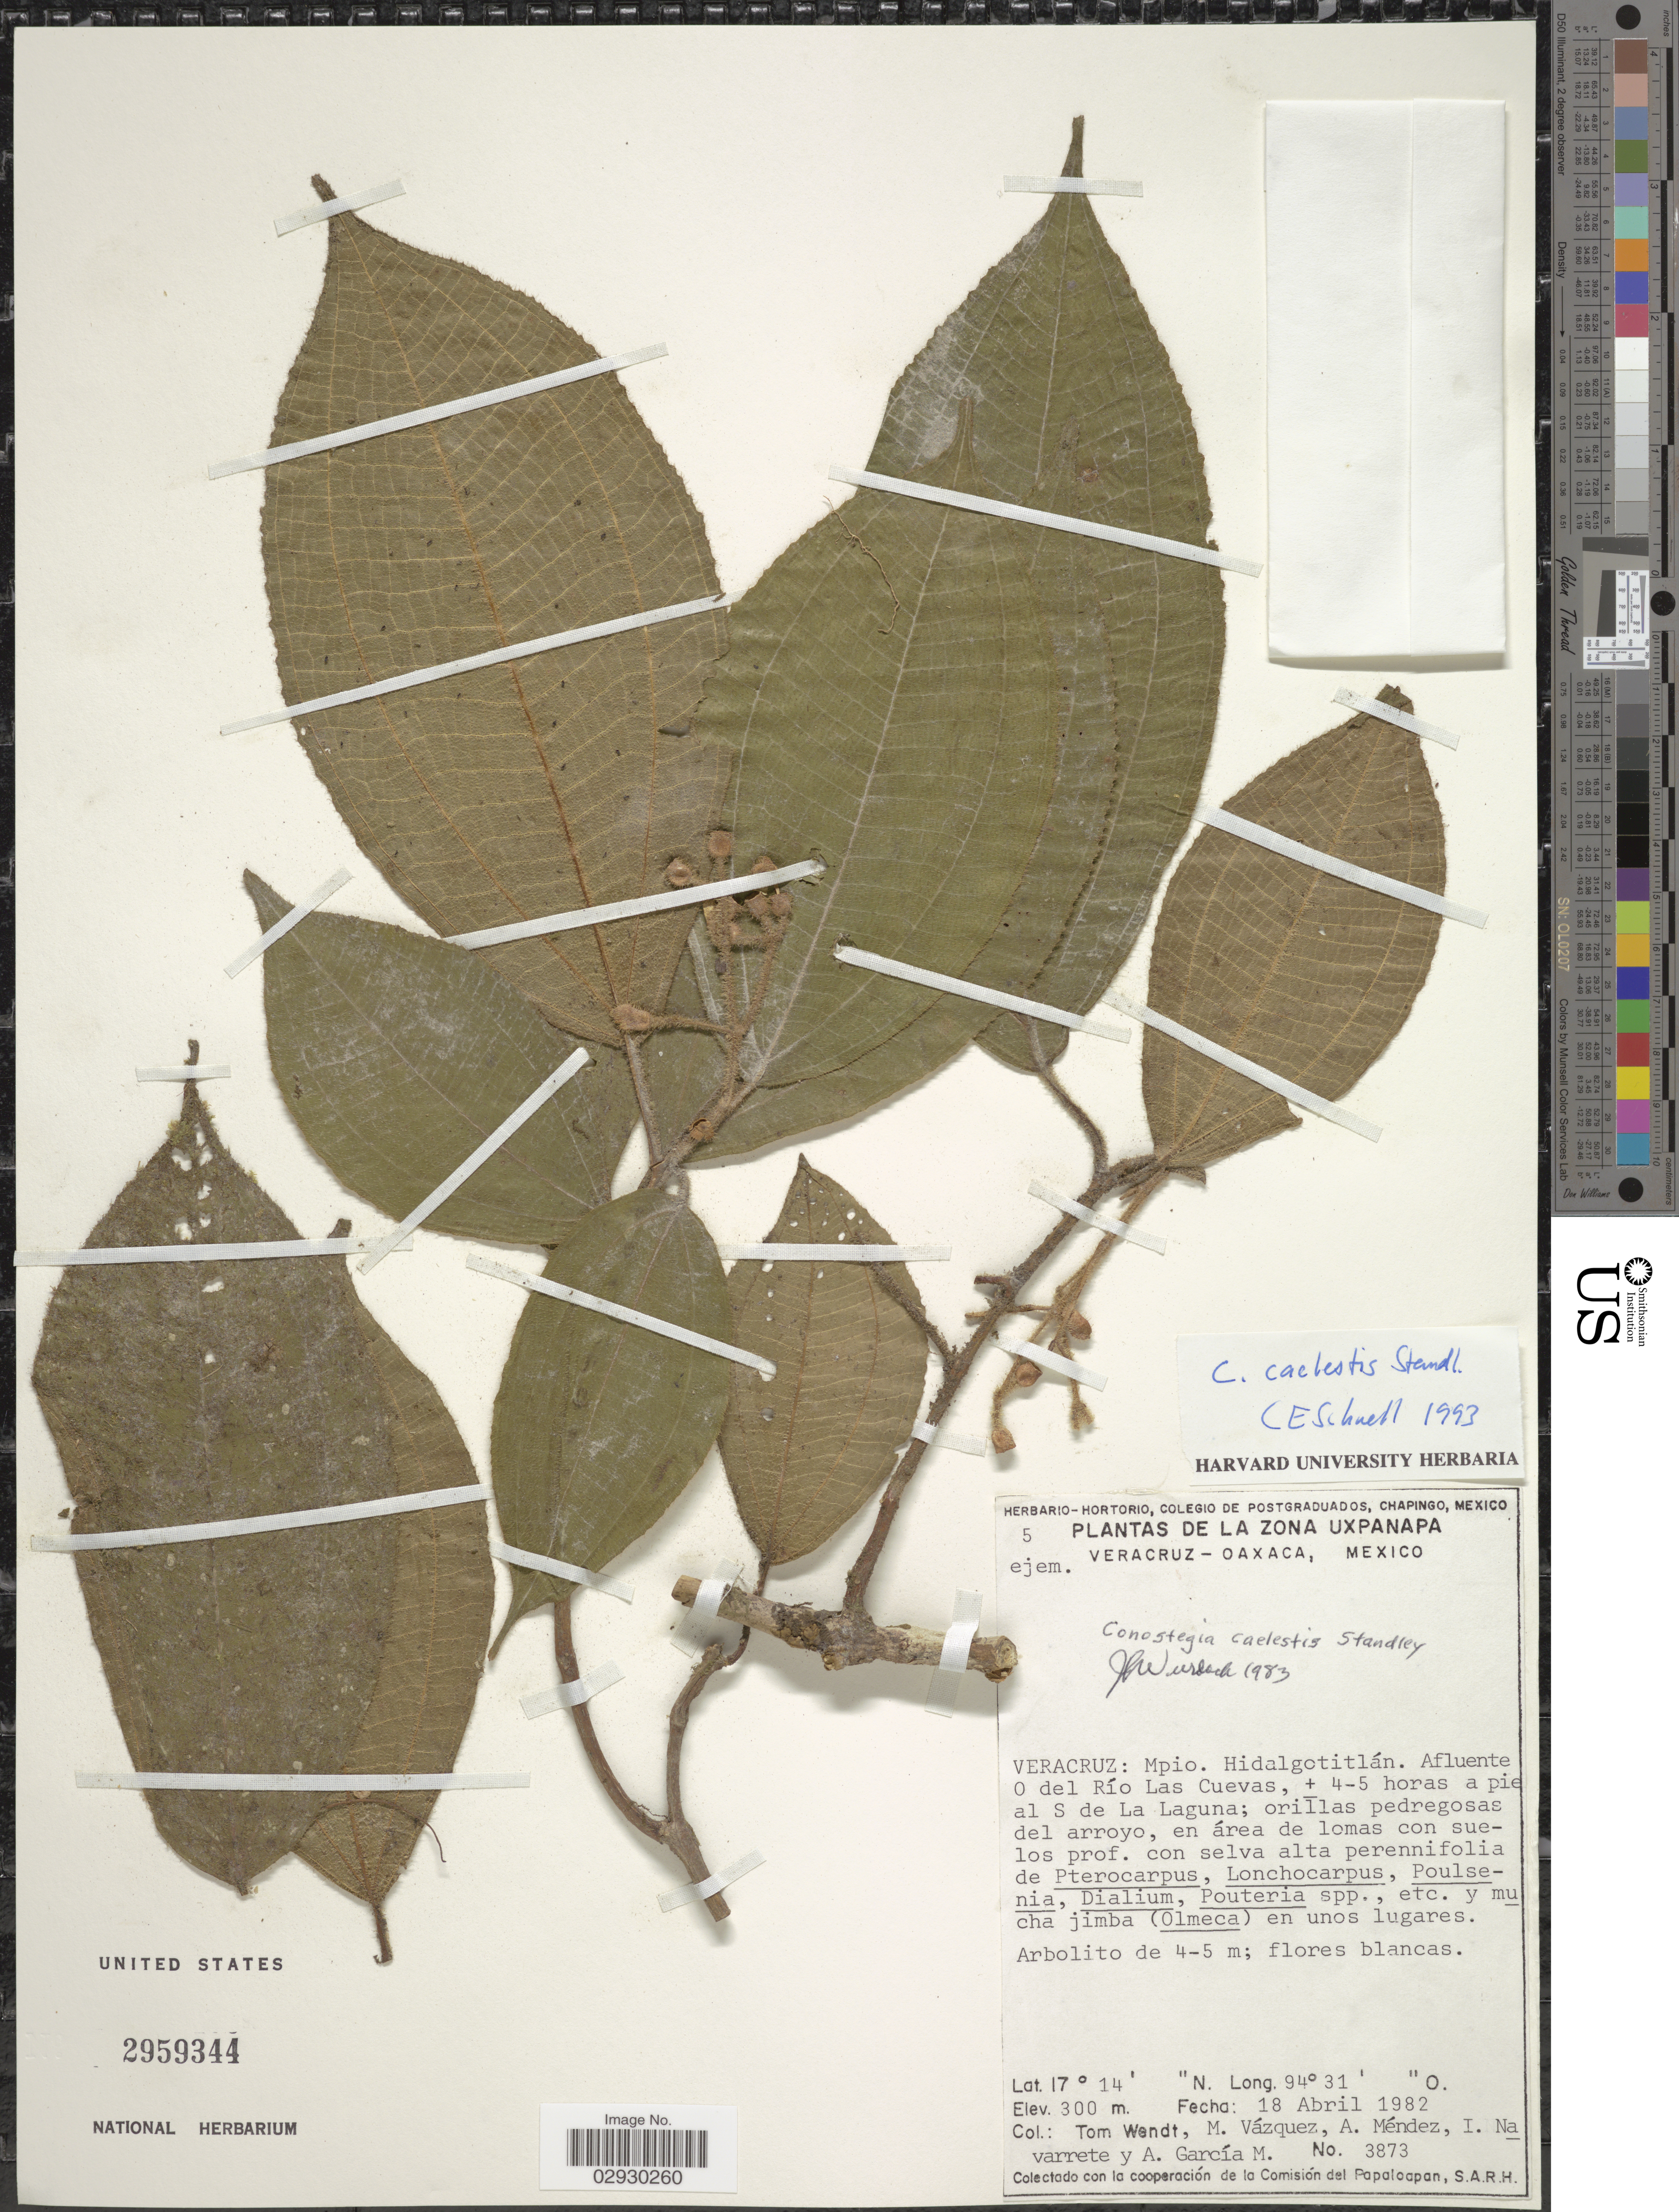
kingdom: Plantae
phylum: Tracheophyta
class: Magnoliopsida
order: Myrtales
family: Melastomataceae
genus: Conostegia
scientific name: Conostegia caelestis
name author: Standl.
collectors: T. L. Wendt, M. Vázquez, A. Mendez, I. Navarrete & A. García M.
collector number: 3873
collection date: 1982-04-18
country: Mexico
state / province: Veracruz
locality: Veracruz: Mpio. Hidalgotitlán. Afluente O del Río Las Cuevas, ± 4-5 horas a pie al S de La Laguna.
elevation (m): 300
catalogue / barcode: US 2959344